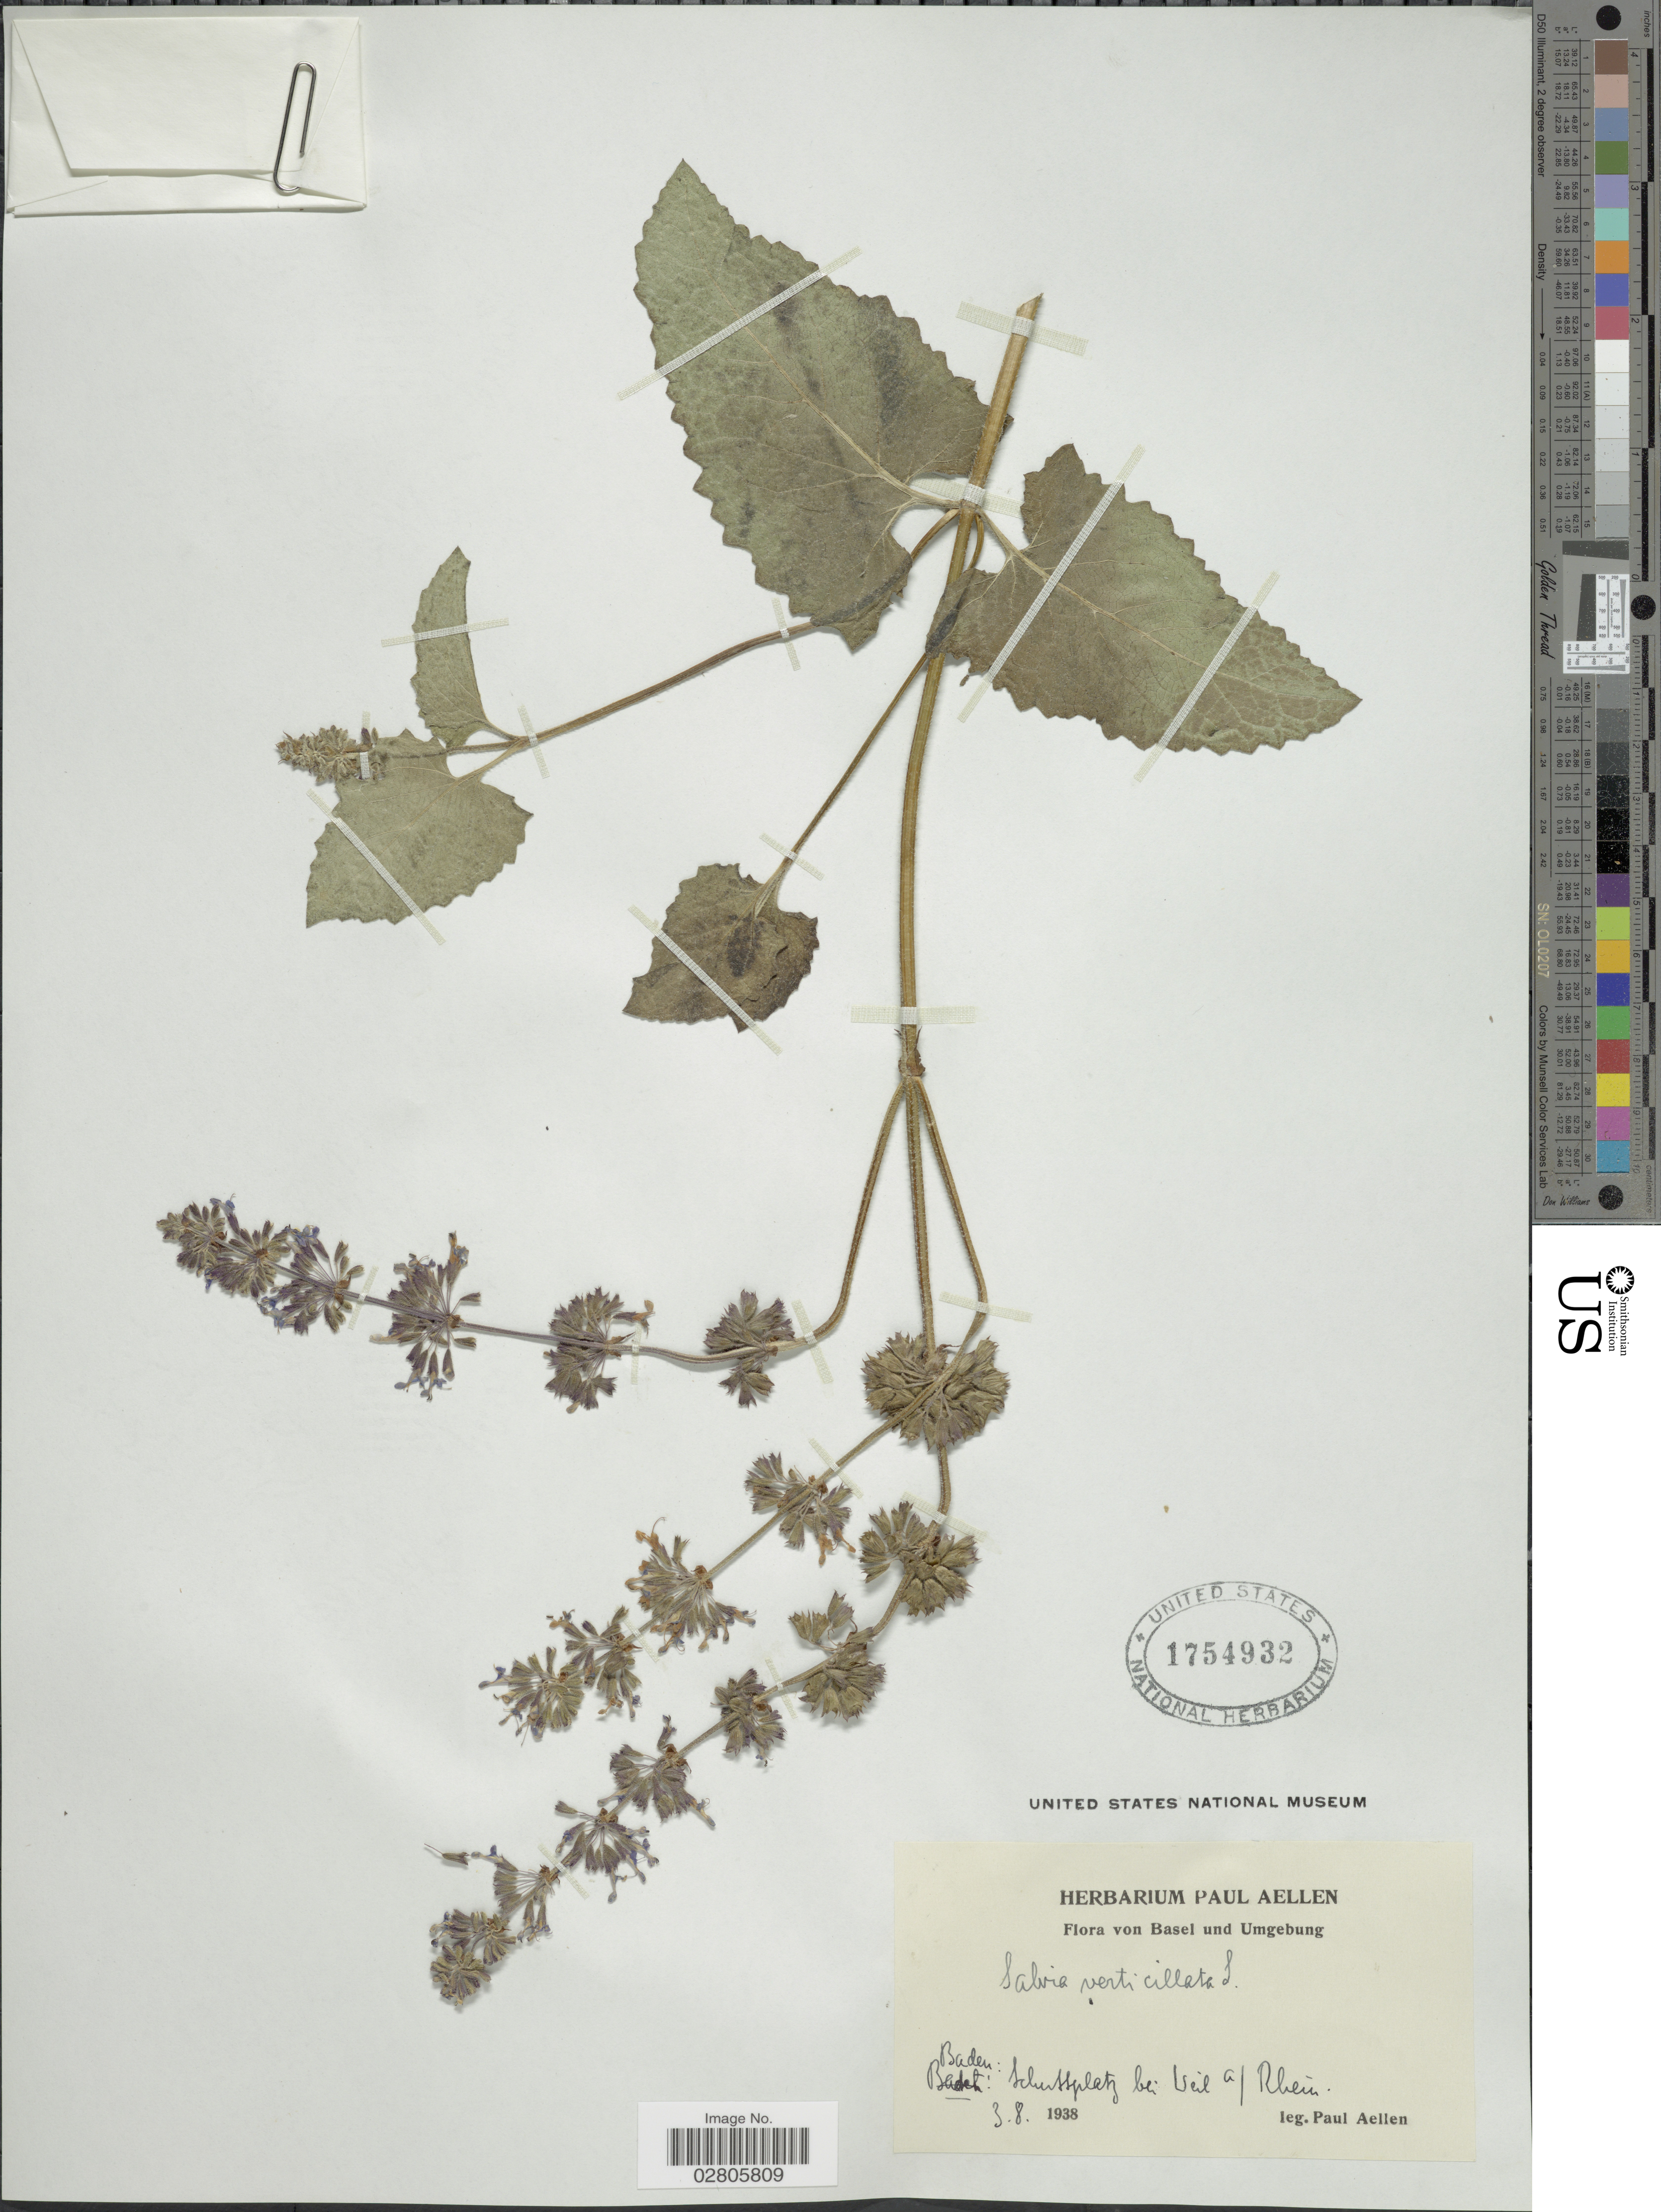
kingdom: Plantae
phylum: Tracheophyta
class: Magnoliopsida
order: Lamiales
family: Lamiaceae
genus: Salvia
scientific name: Salvia verticillata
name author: L.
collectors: P. Aellen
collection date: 1938-08-03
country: Germany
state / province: Baden-Württemberg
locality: Basel und Umgebung. Baden: Schussplatz bei Weil a/Rhein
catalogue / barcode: US 1754932